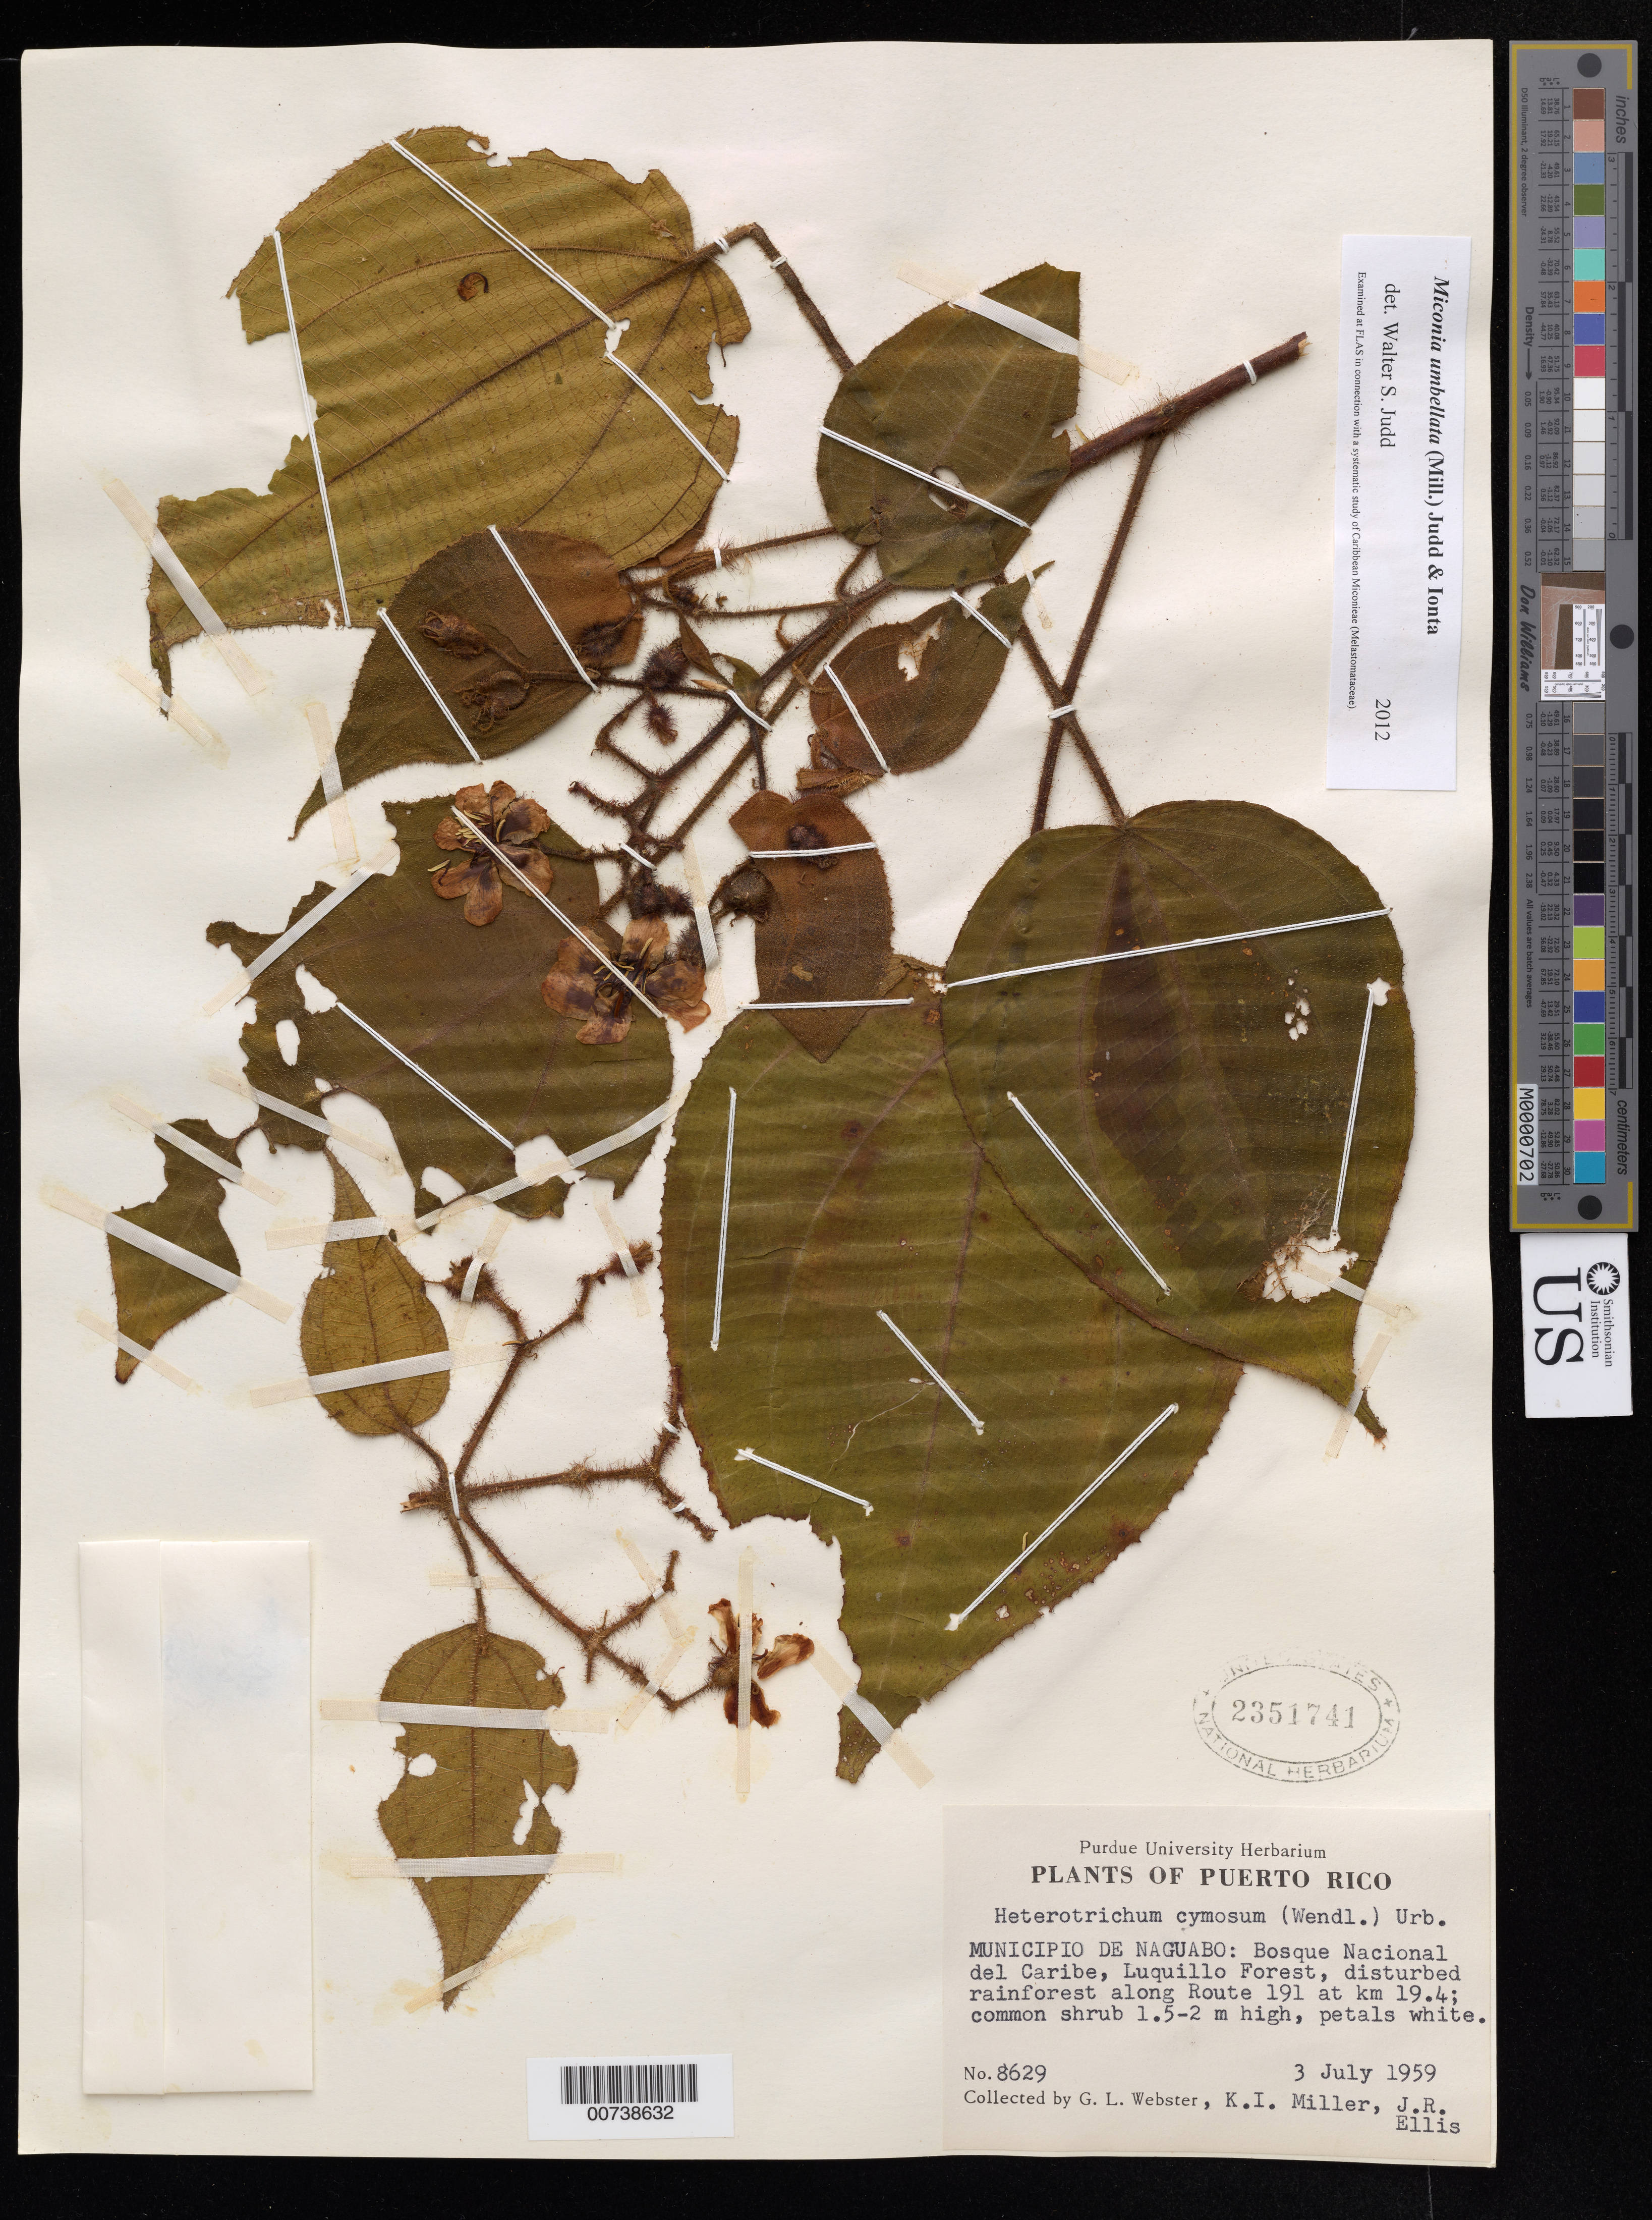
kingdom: Plantae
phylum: Tracheophyta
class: Magnoliopsida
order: Myrtales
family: Melastomataceae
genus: Miconia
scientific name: Miconia umbellata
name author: (Mill.) Judd & Ionta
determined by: Judd, Walter S.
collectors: G. L. Webster, K. I. Miller & J. R. Ellis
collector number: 8629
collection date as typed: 03 Jul 1959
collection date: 1959-07-03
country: Puerto Rico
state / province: Naguabo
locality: Mun. Naguabo: Bosque Nacional del Caribe, Luquillo Forest, along Route 191 at km 19.4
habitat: Disturbed rainforest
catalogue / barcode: US 2351741